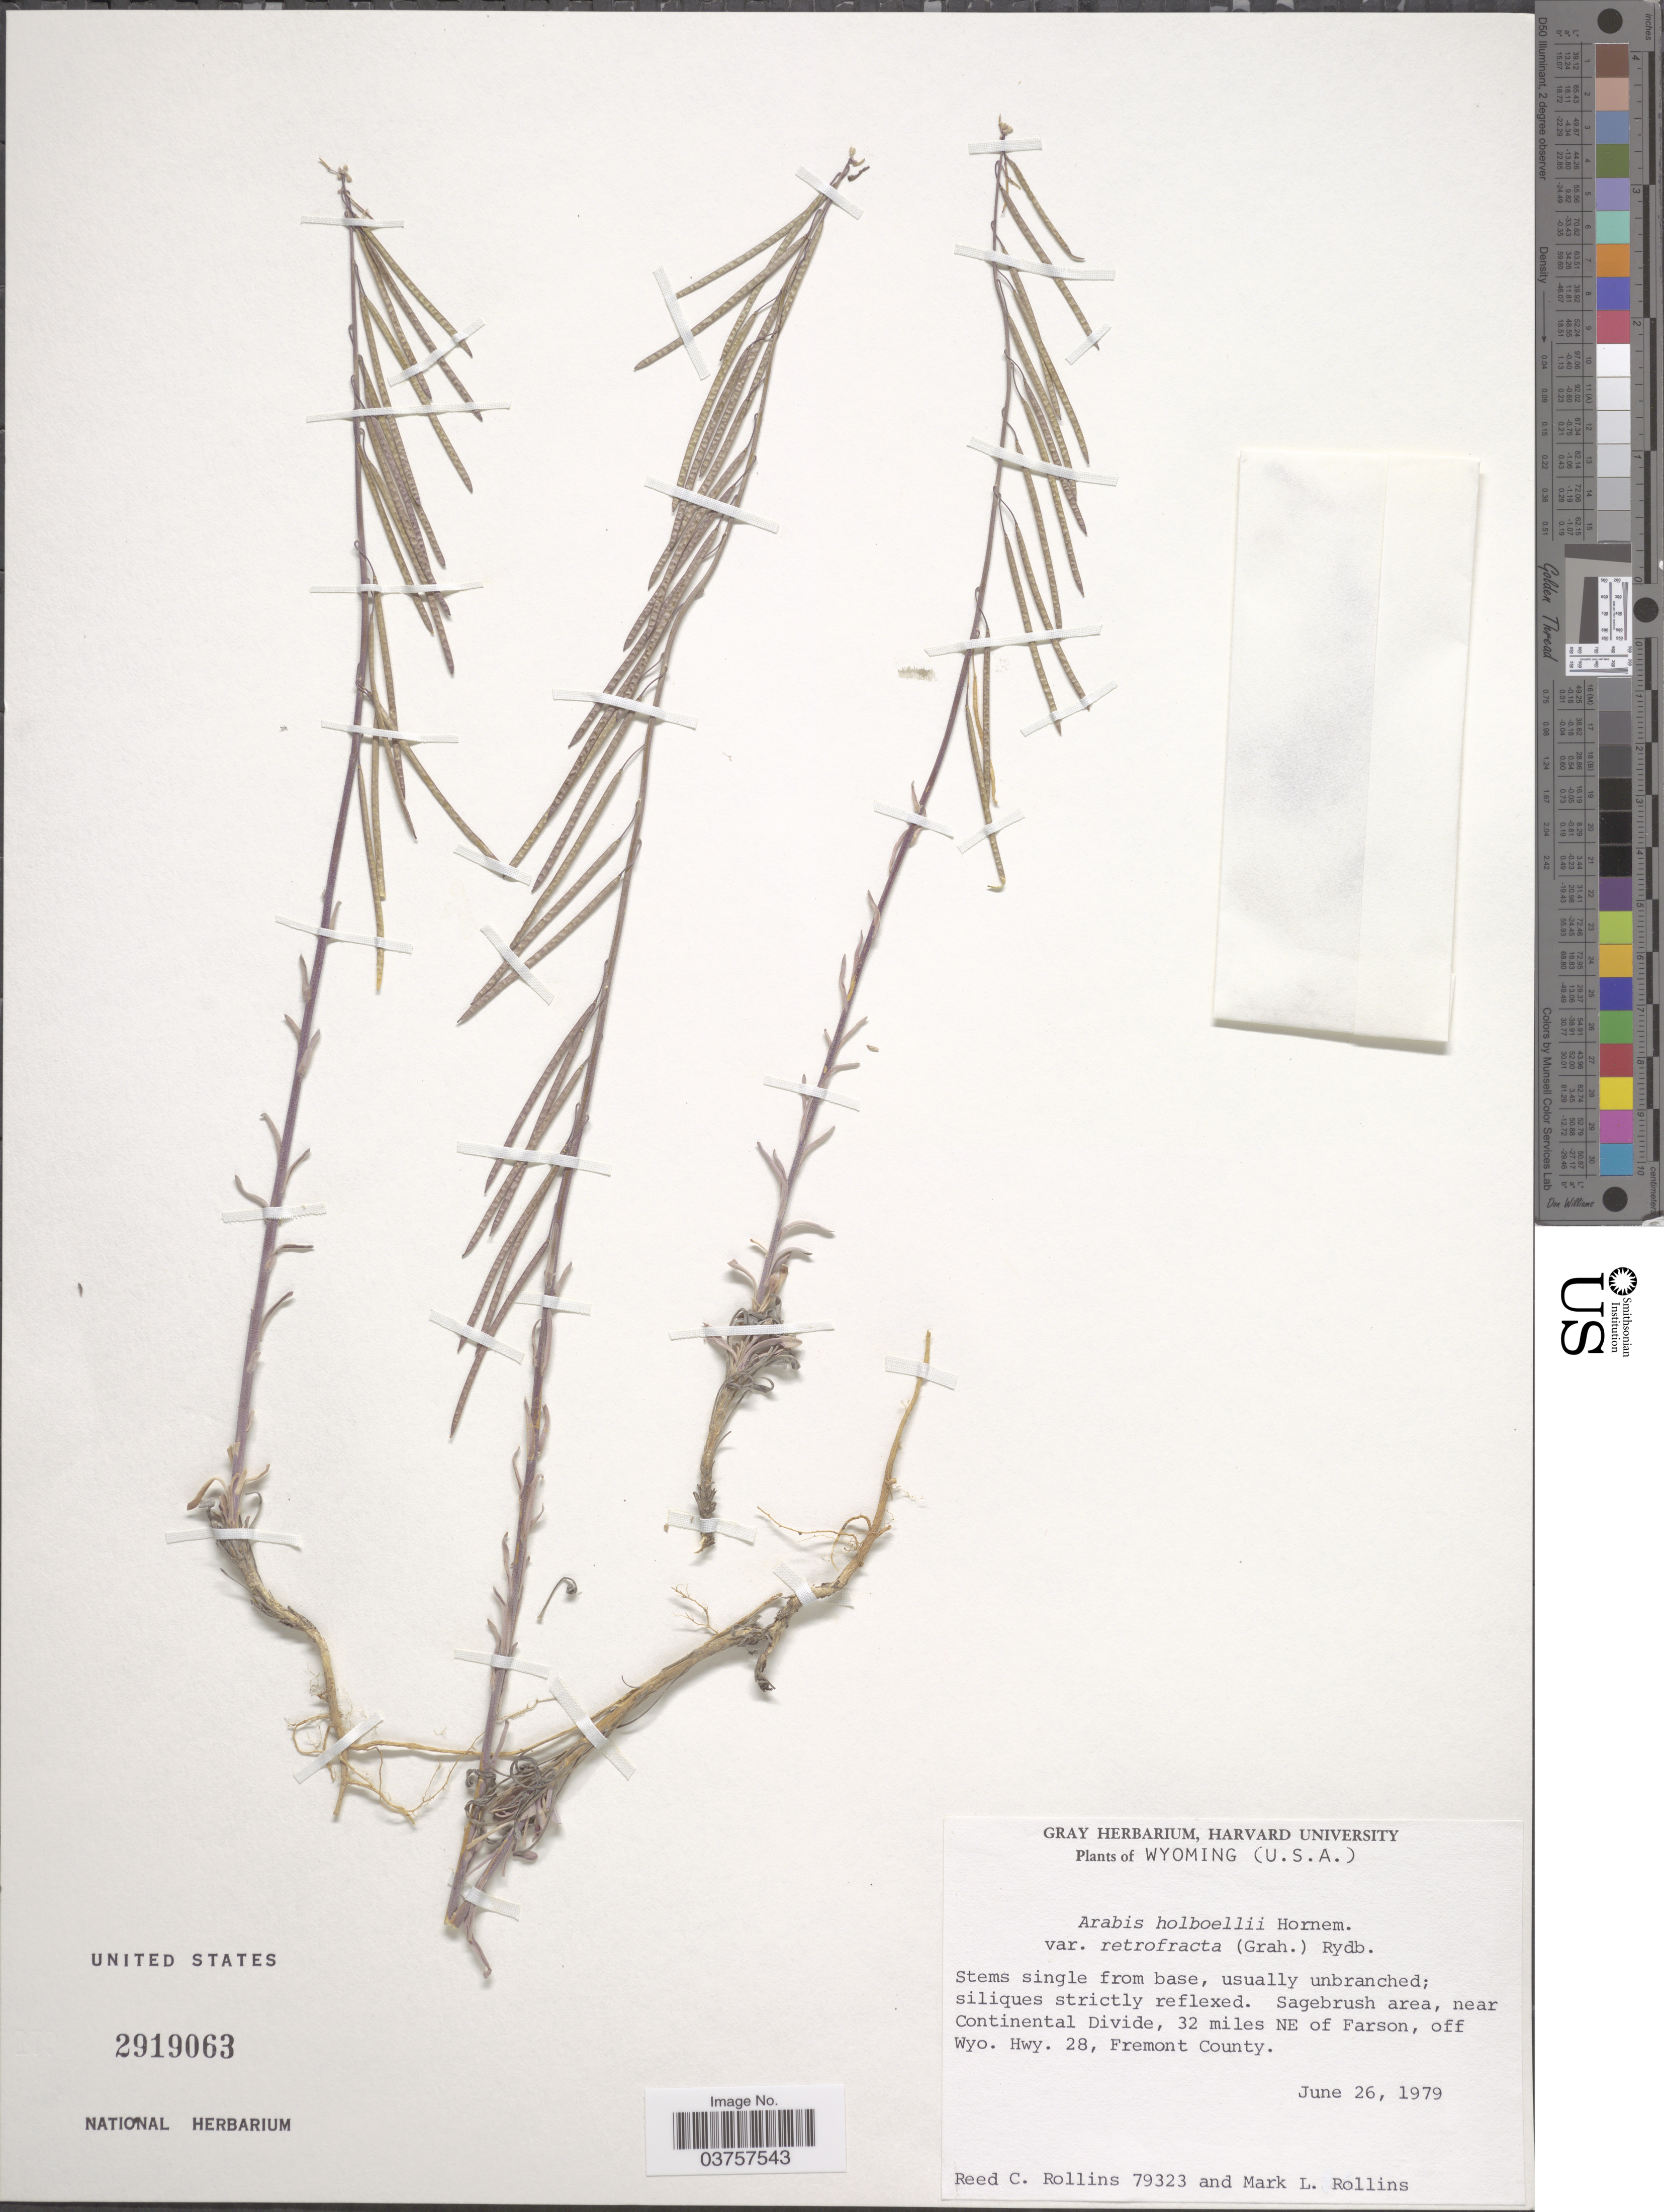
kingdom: Plantae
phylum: Tracheophyta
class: Magnoliopsida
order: Brassicales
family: Brassicaceae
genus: Arabis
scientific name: Arabis holboellii var. retrofracta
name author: Rydb.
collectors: R. C. Rollins & M. Rollins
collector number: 79323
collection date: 1979-06-26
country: United States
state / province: Wyoming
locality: Near Continental Divide, 32 miles NE of Farson, off Wyo. Hwy. 28, Fremont County.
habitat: sagebrush area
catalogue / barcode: US 2919063